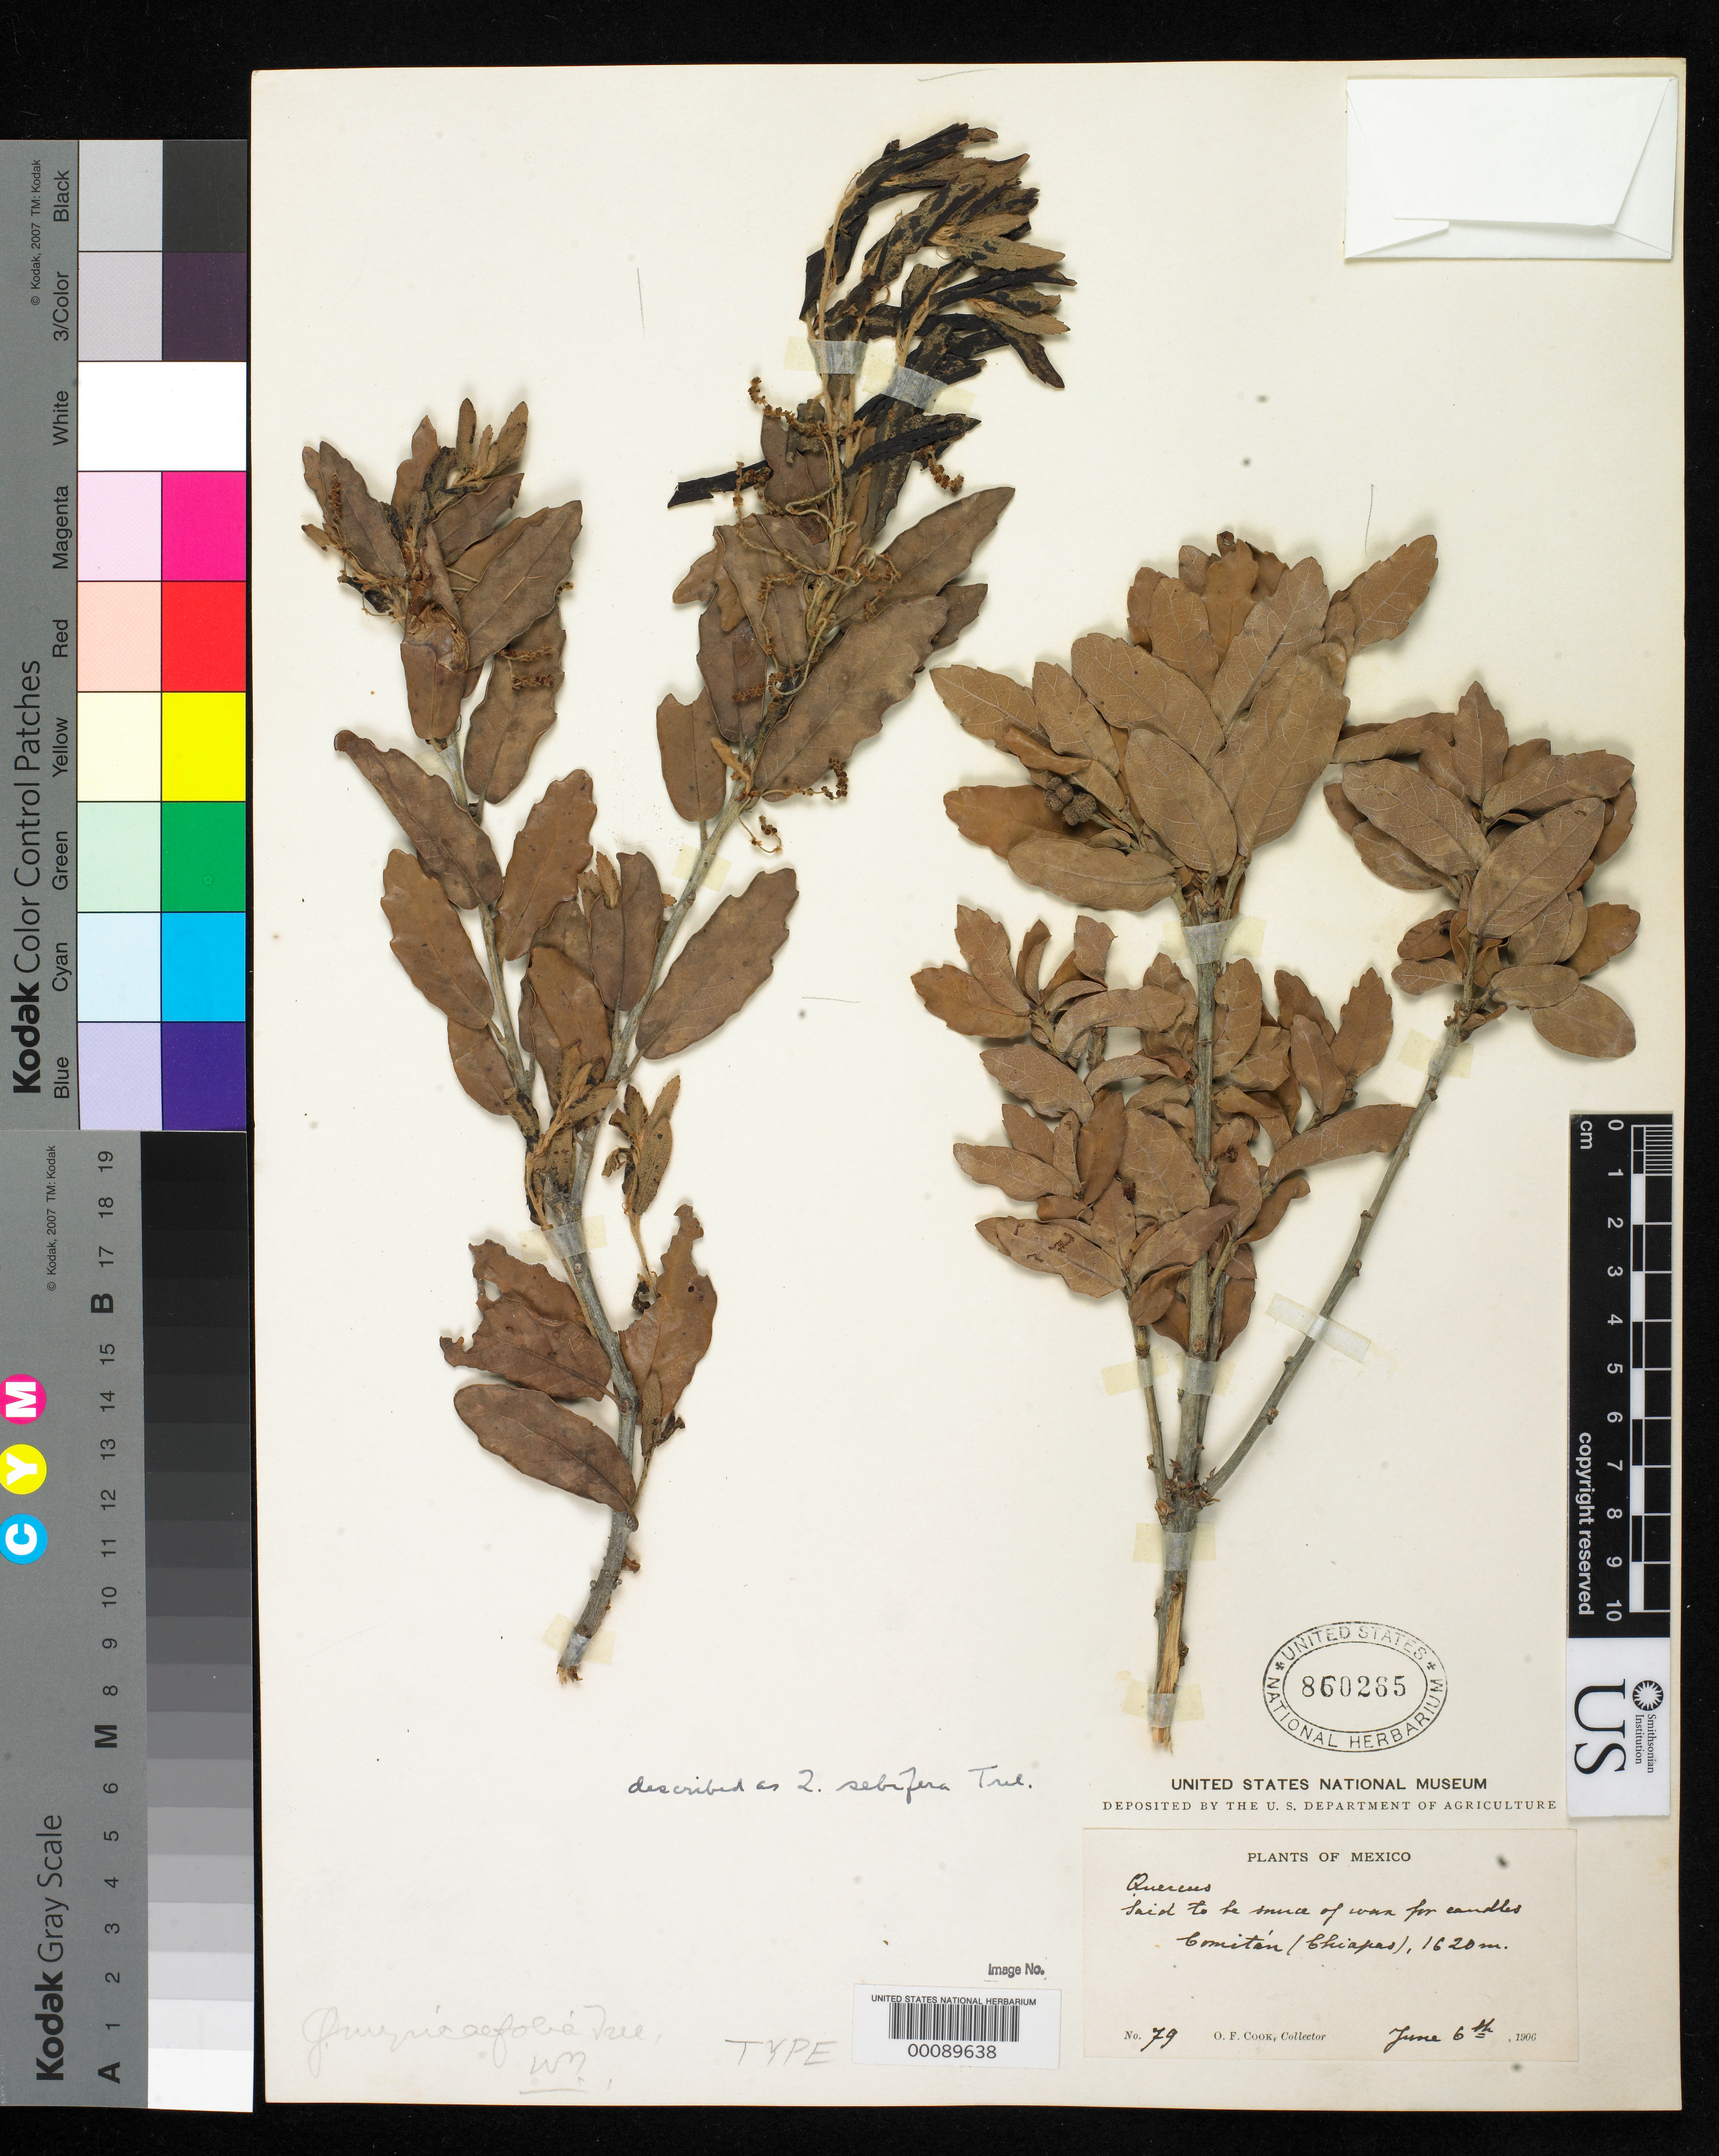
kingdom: Plantae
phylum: Tracheophyta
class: Magnoliopsida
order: Fagales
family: Fagaceae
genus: Quercus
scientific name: Quercus sebifera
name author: Trel.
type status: Holotype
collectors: O. F. Cook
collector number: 79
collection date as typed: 06 Jun 1906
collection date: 1906-06-06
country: Mexico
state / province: Chiapas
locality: Comitan.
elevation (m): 1620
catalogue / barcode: US 860265